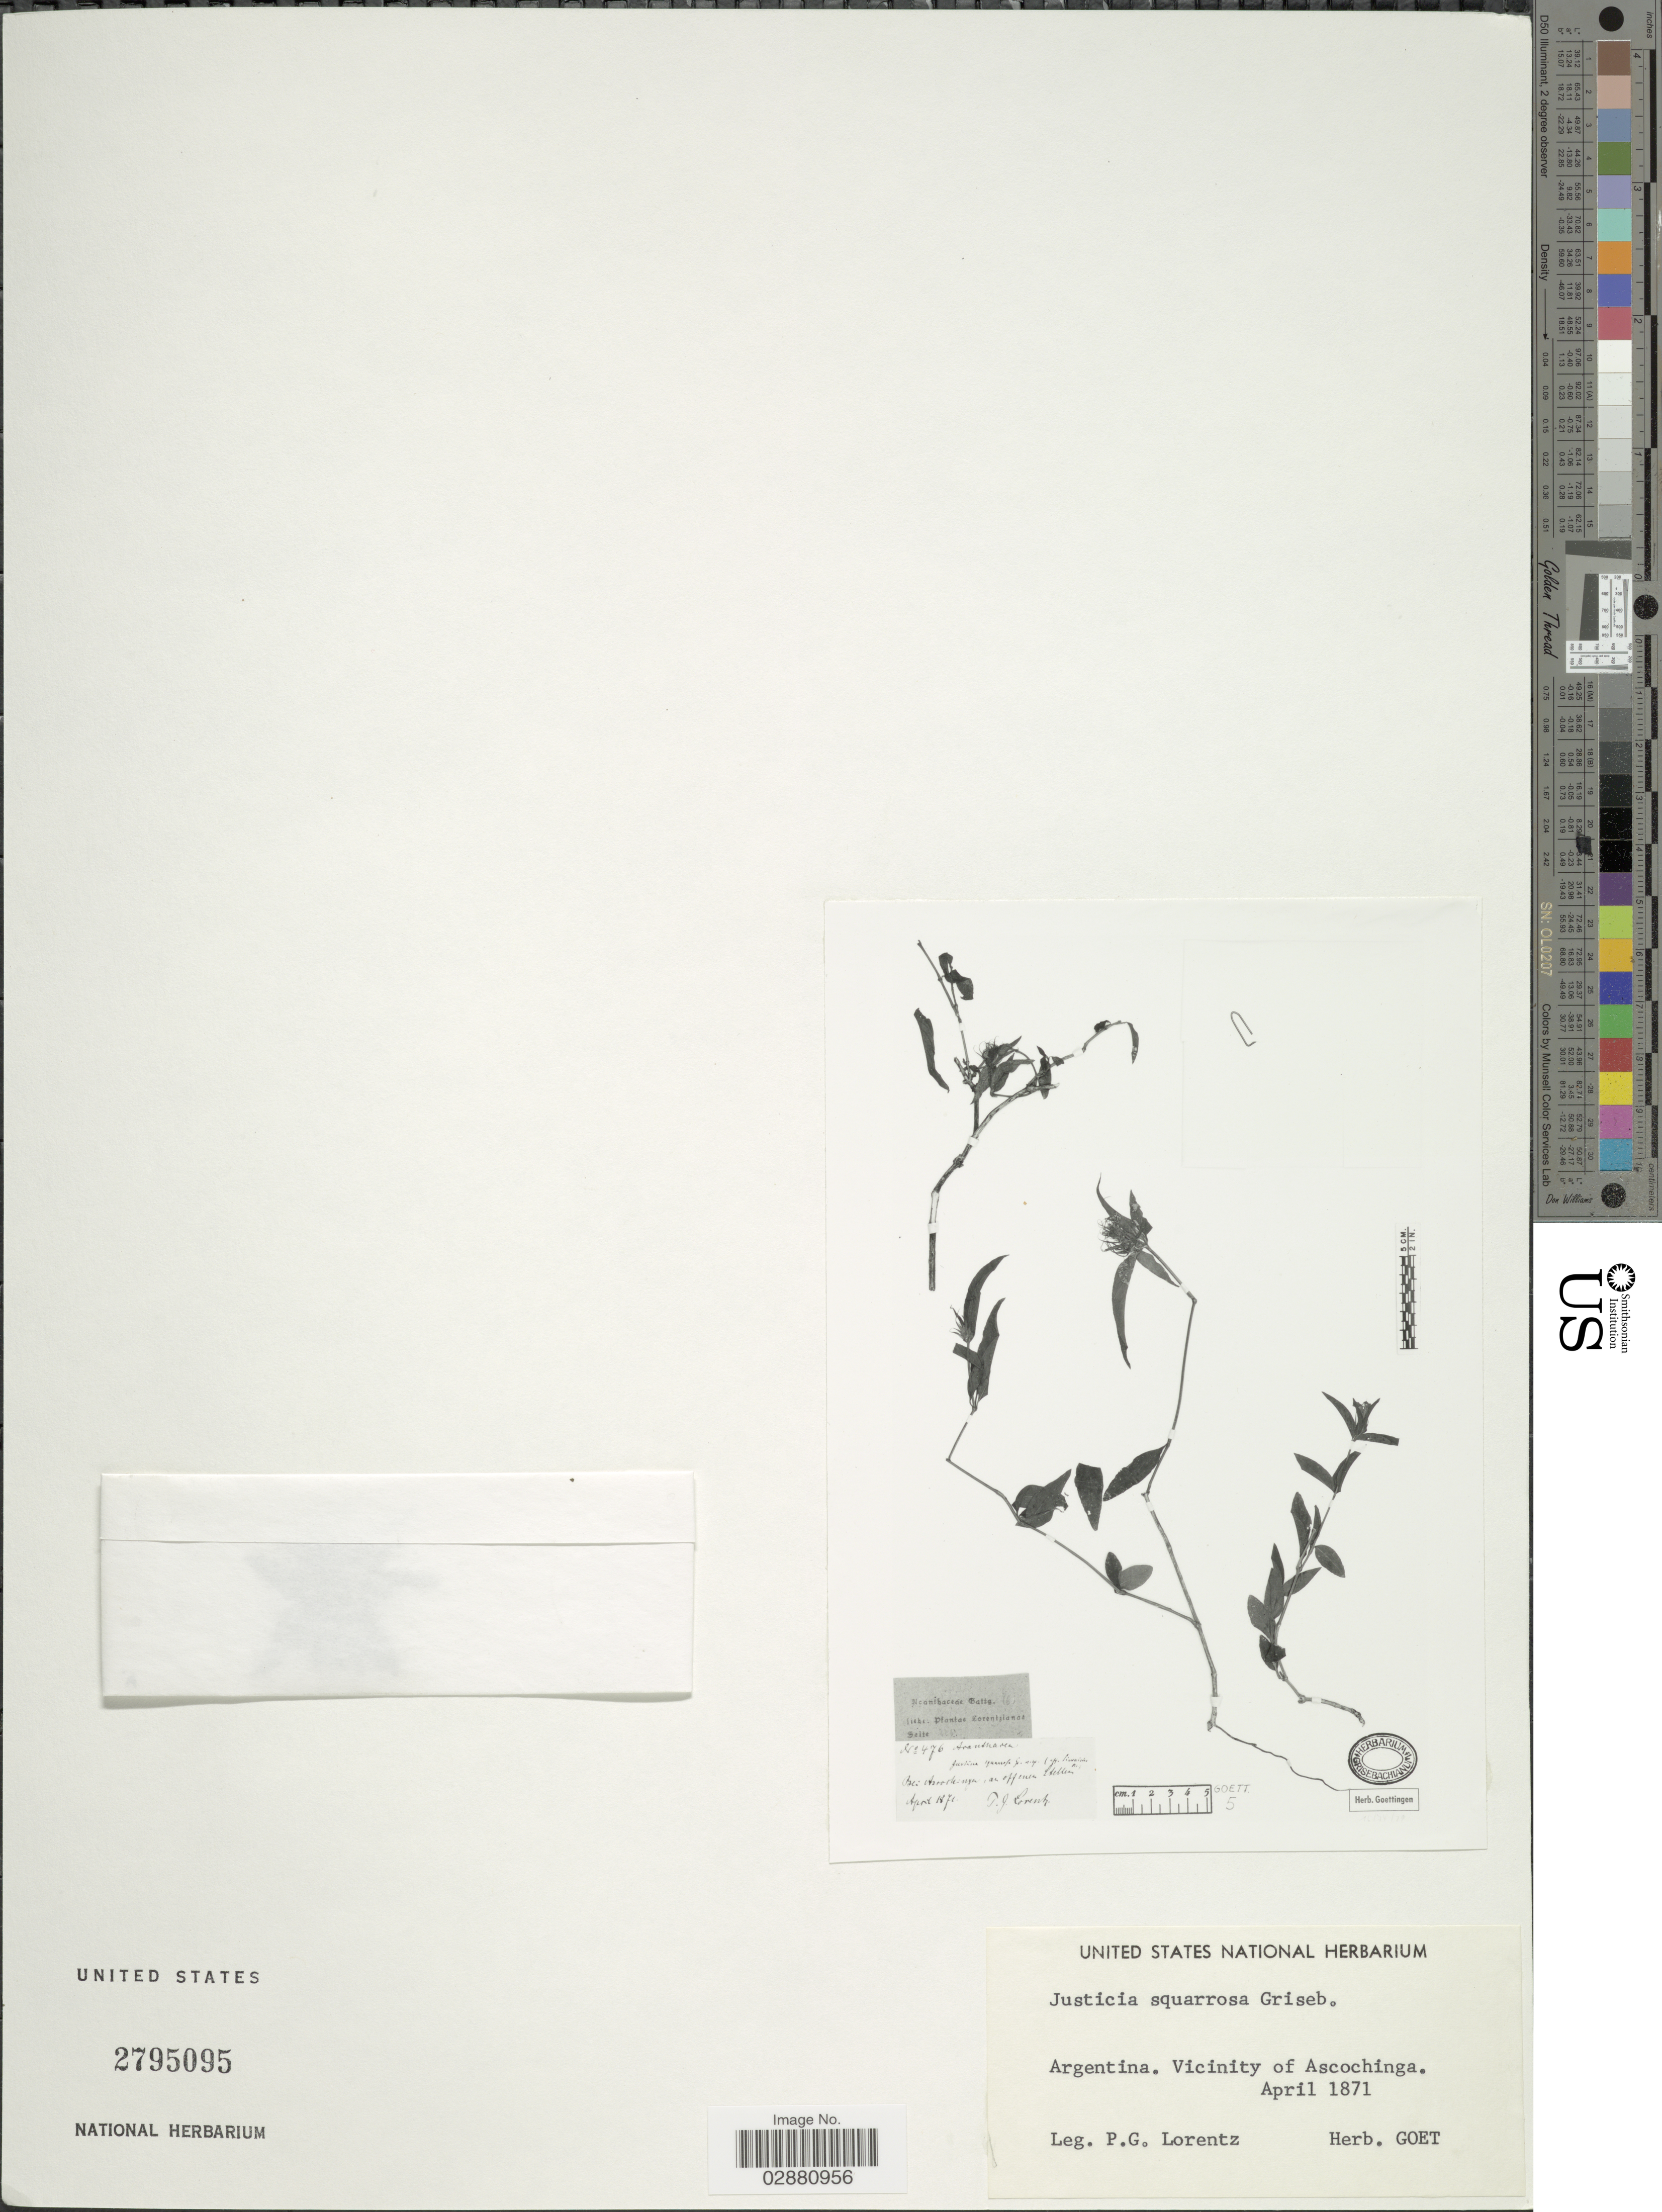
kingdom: Plantae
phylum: Tracheophyta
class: Magnoliopsida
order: Lamiales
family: Acanthaceae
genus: Justicia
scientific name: Justicia squarrosa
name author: Griseb.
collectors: P. G. Lorentz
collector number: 476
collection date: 1871-04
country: Argentina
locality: Vicinity of Ascochinga.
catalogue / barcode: US 2795095